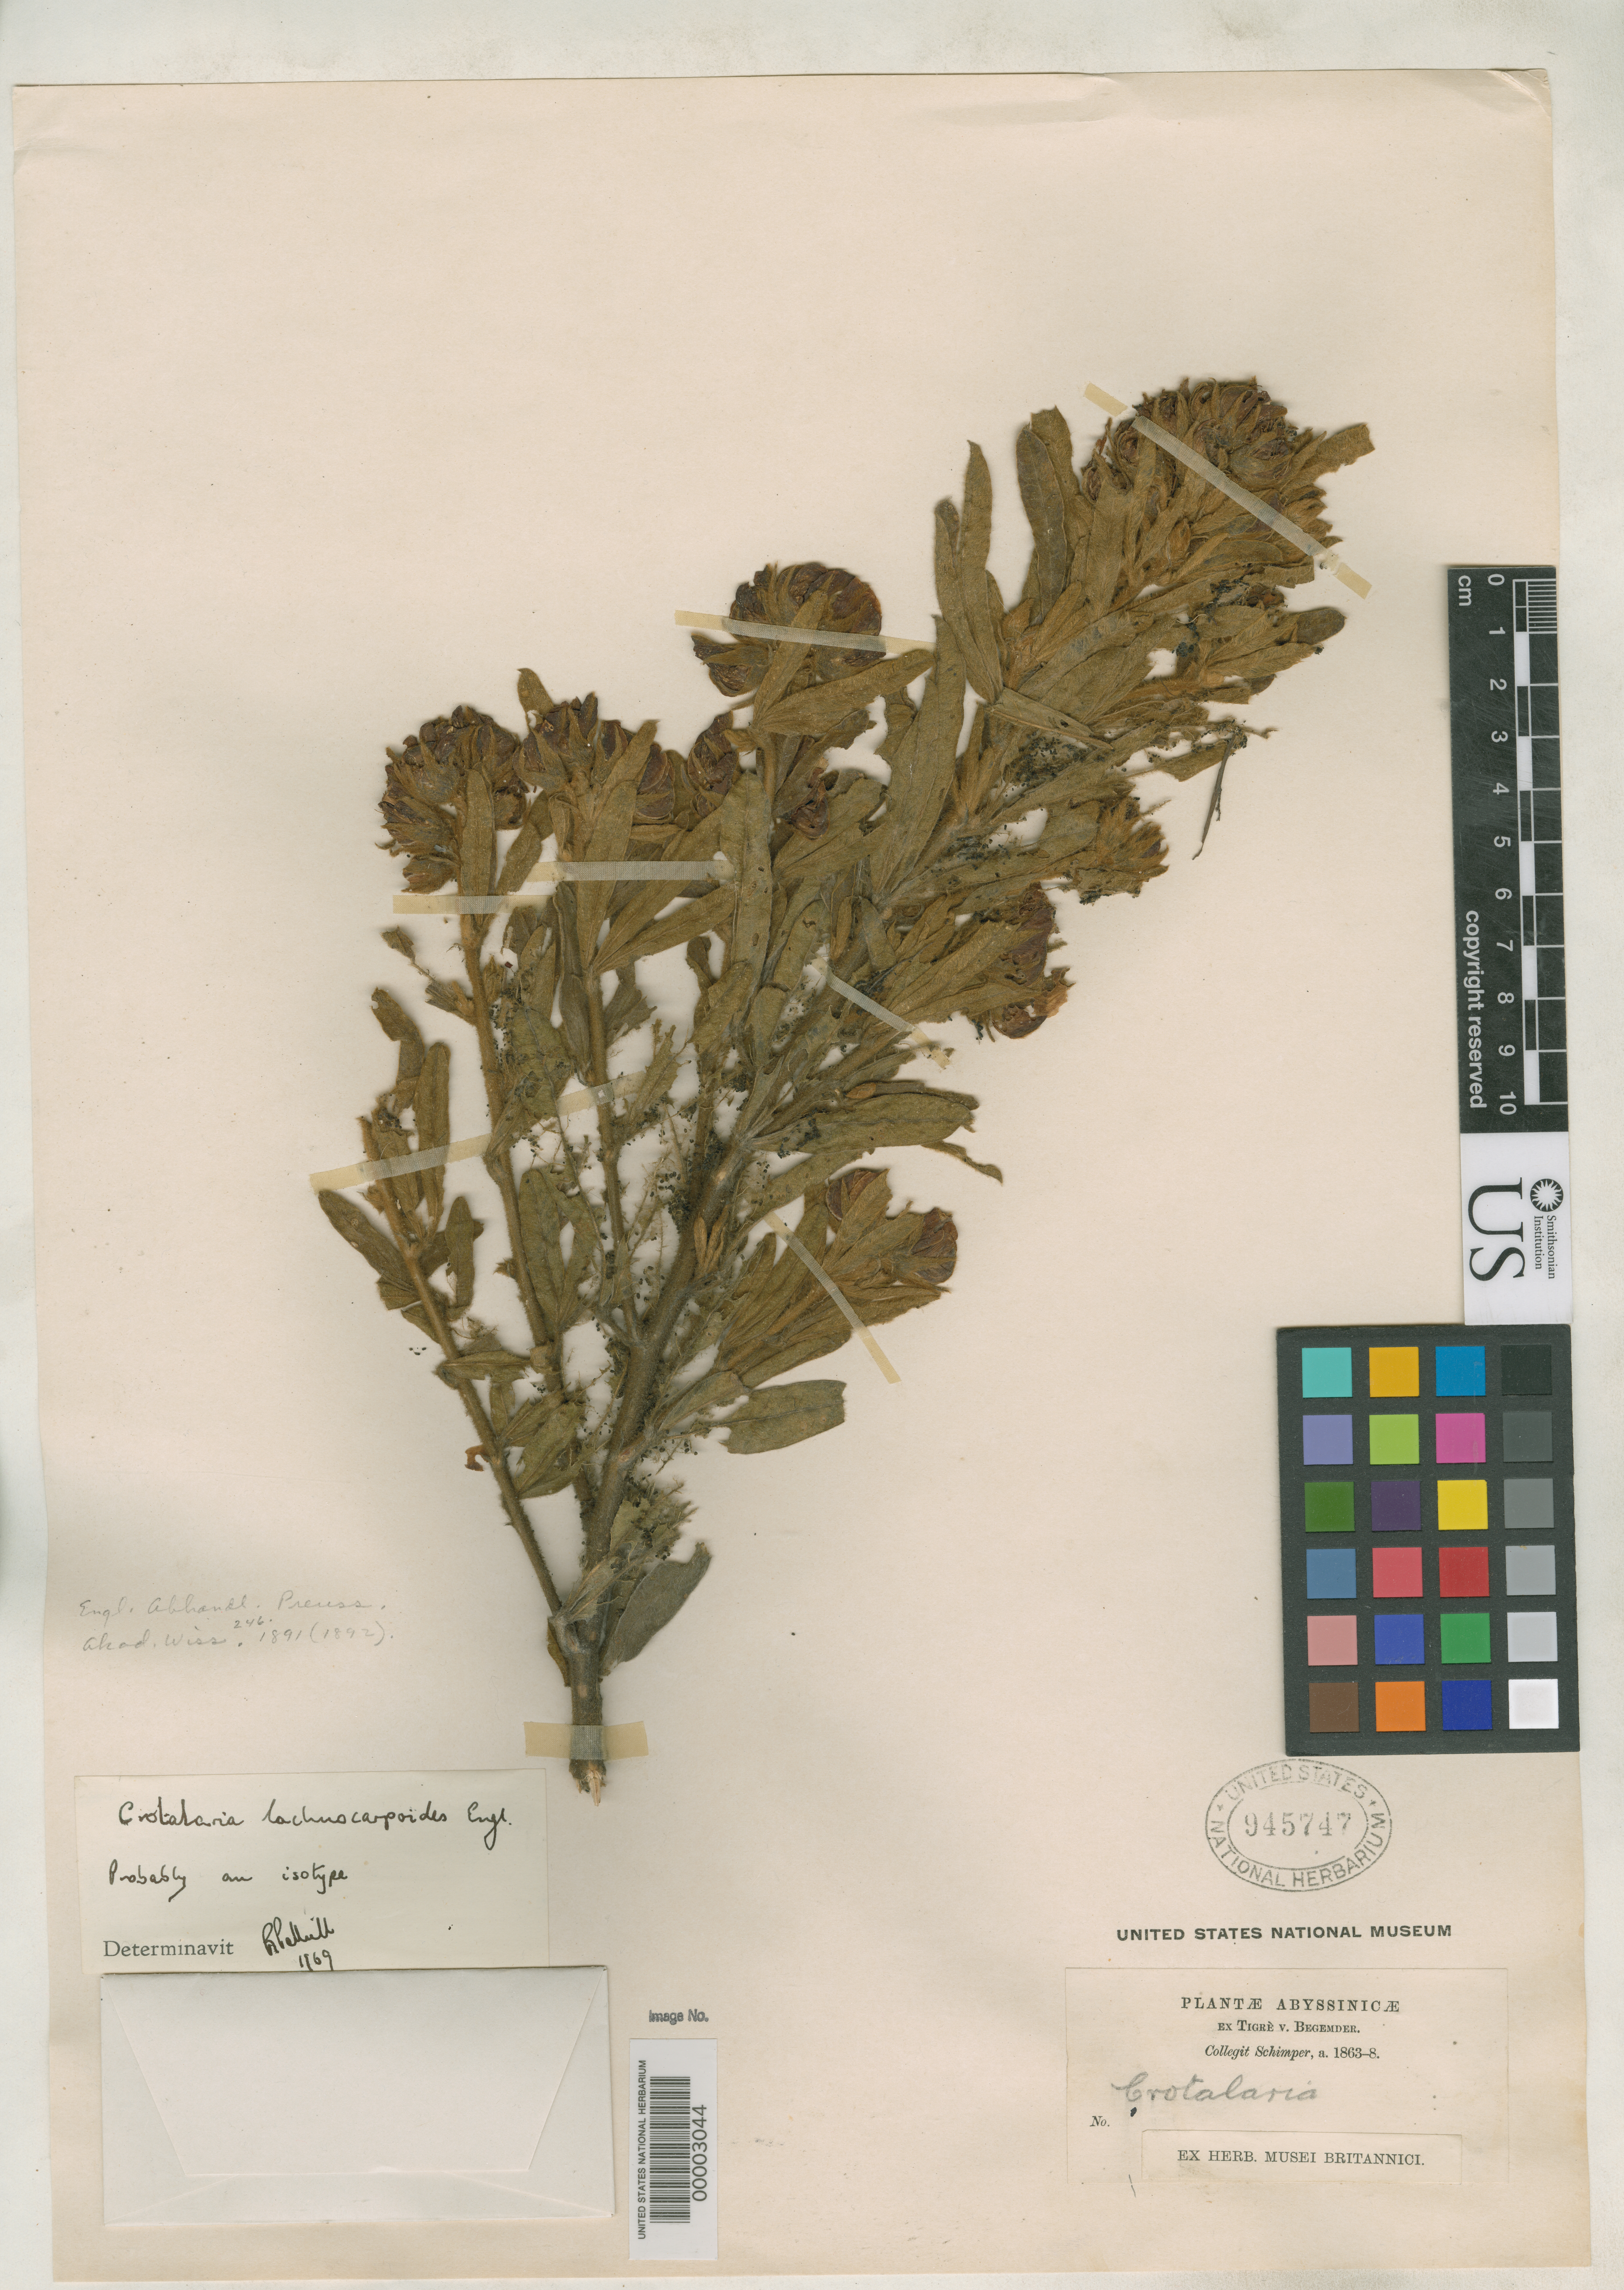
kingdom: Plantae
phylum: Tracheophyta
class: Magnoliopsida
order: Fabales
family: Fabaceae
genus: Crotalaria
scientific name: Crotalaria lachnocarpoides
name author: Engl.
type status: Isotype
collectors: M. Schimper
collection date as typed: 1863 to -- --- 1868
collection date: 1863/1868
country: Ethiopia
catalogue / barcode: US 945747